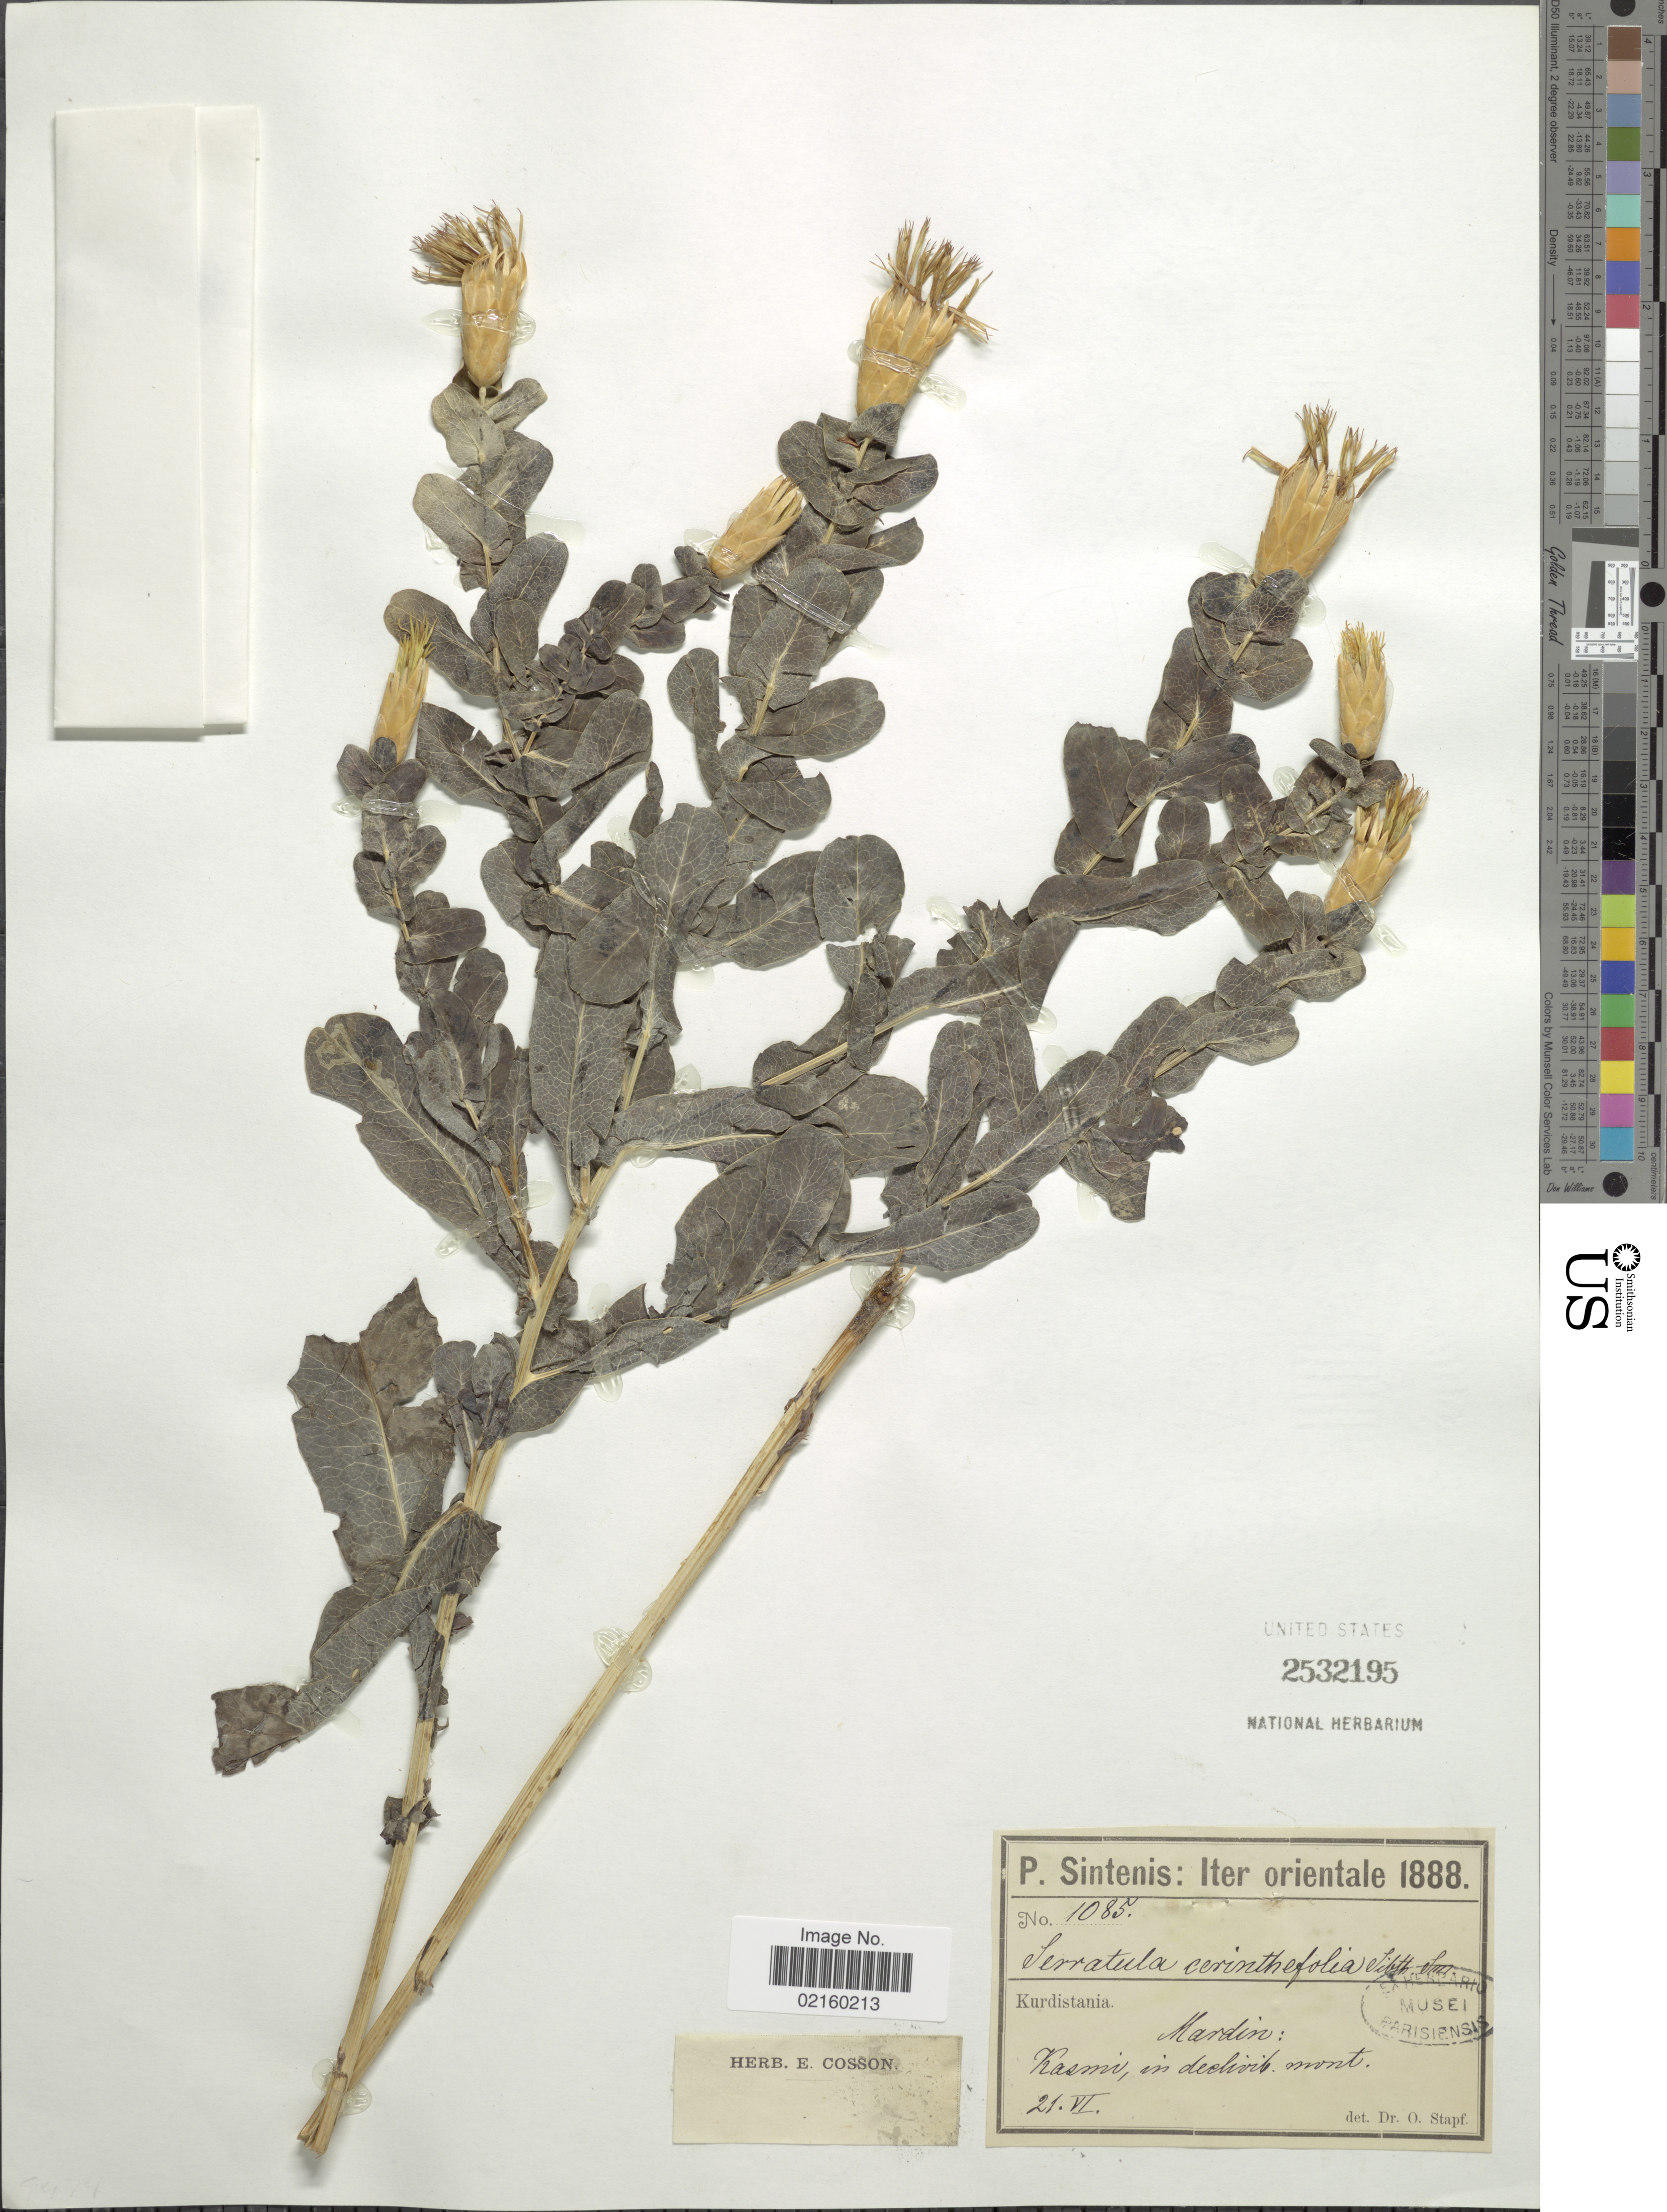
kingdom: Plantae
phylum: Tracheophyta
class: Magnoliopsida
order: Asterales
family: Asteraceae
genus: Serratula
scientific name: Serratula cerinthefolia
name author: Sibth. & Sm.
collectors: P. Sintenis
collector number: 1085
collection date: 1888-06-21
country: Iran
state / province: Kurdistan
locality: Kurdistania, Mardin, Kasmi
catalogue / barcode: US 2532195